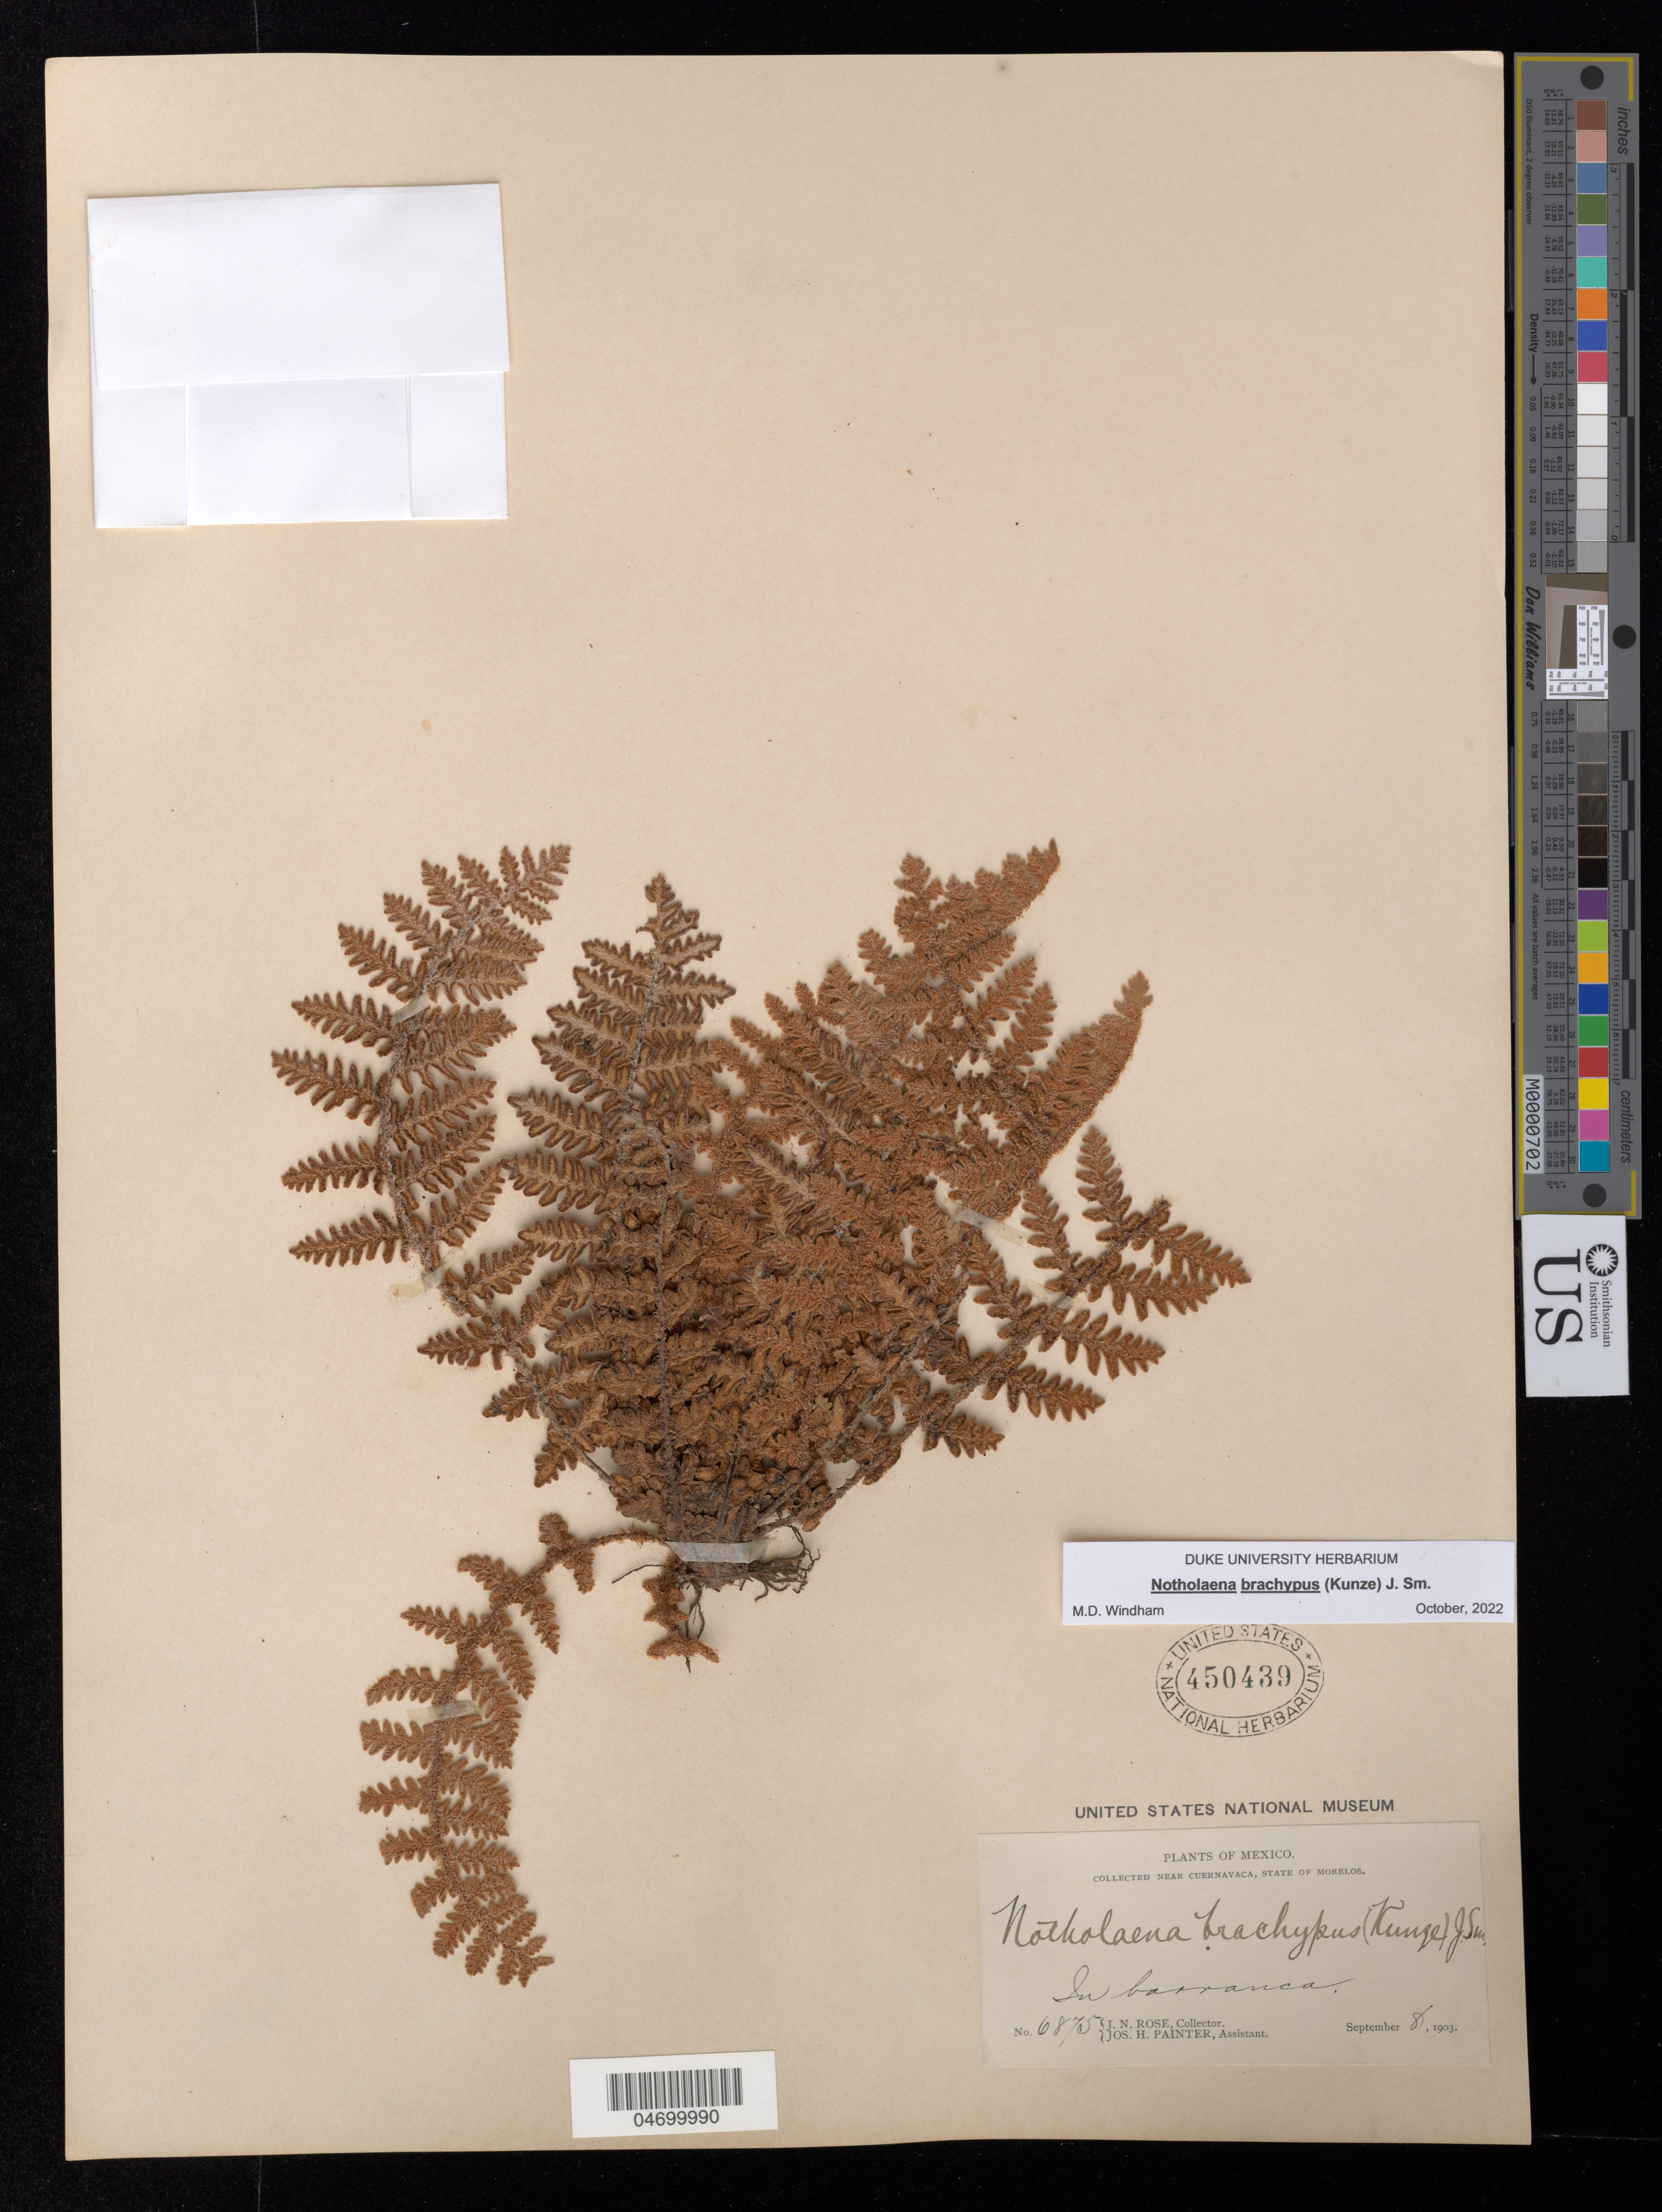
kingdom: Plantae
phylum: Tracheophyta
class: Polypodiopsida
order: Polypodiales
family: Pteridaceae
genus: Notholaena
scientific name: Notholaena brachypus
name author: (Kunze) J. Sm.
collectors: J. N. Rose & J. S. Rose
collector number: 6875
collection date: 1903-09-08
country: Mexico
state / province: Morelos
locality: Near Cuernavaca. In barranca.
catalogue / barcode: US 450439